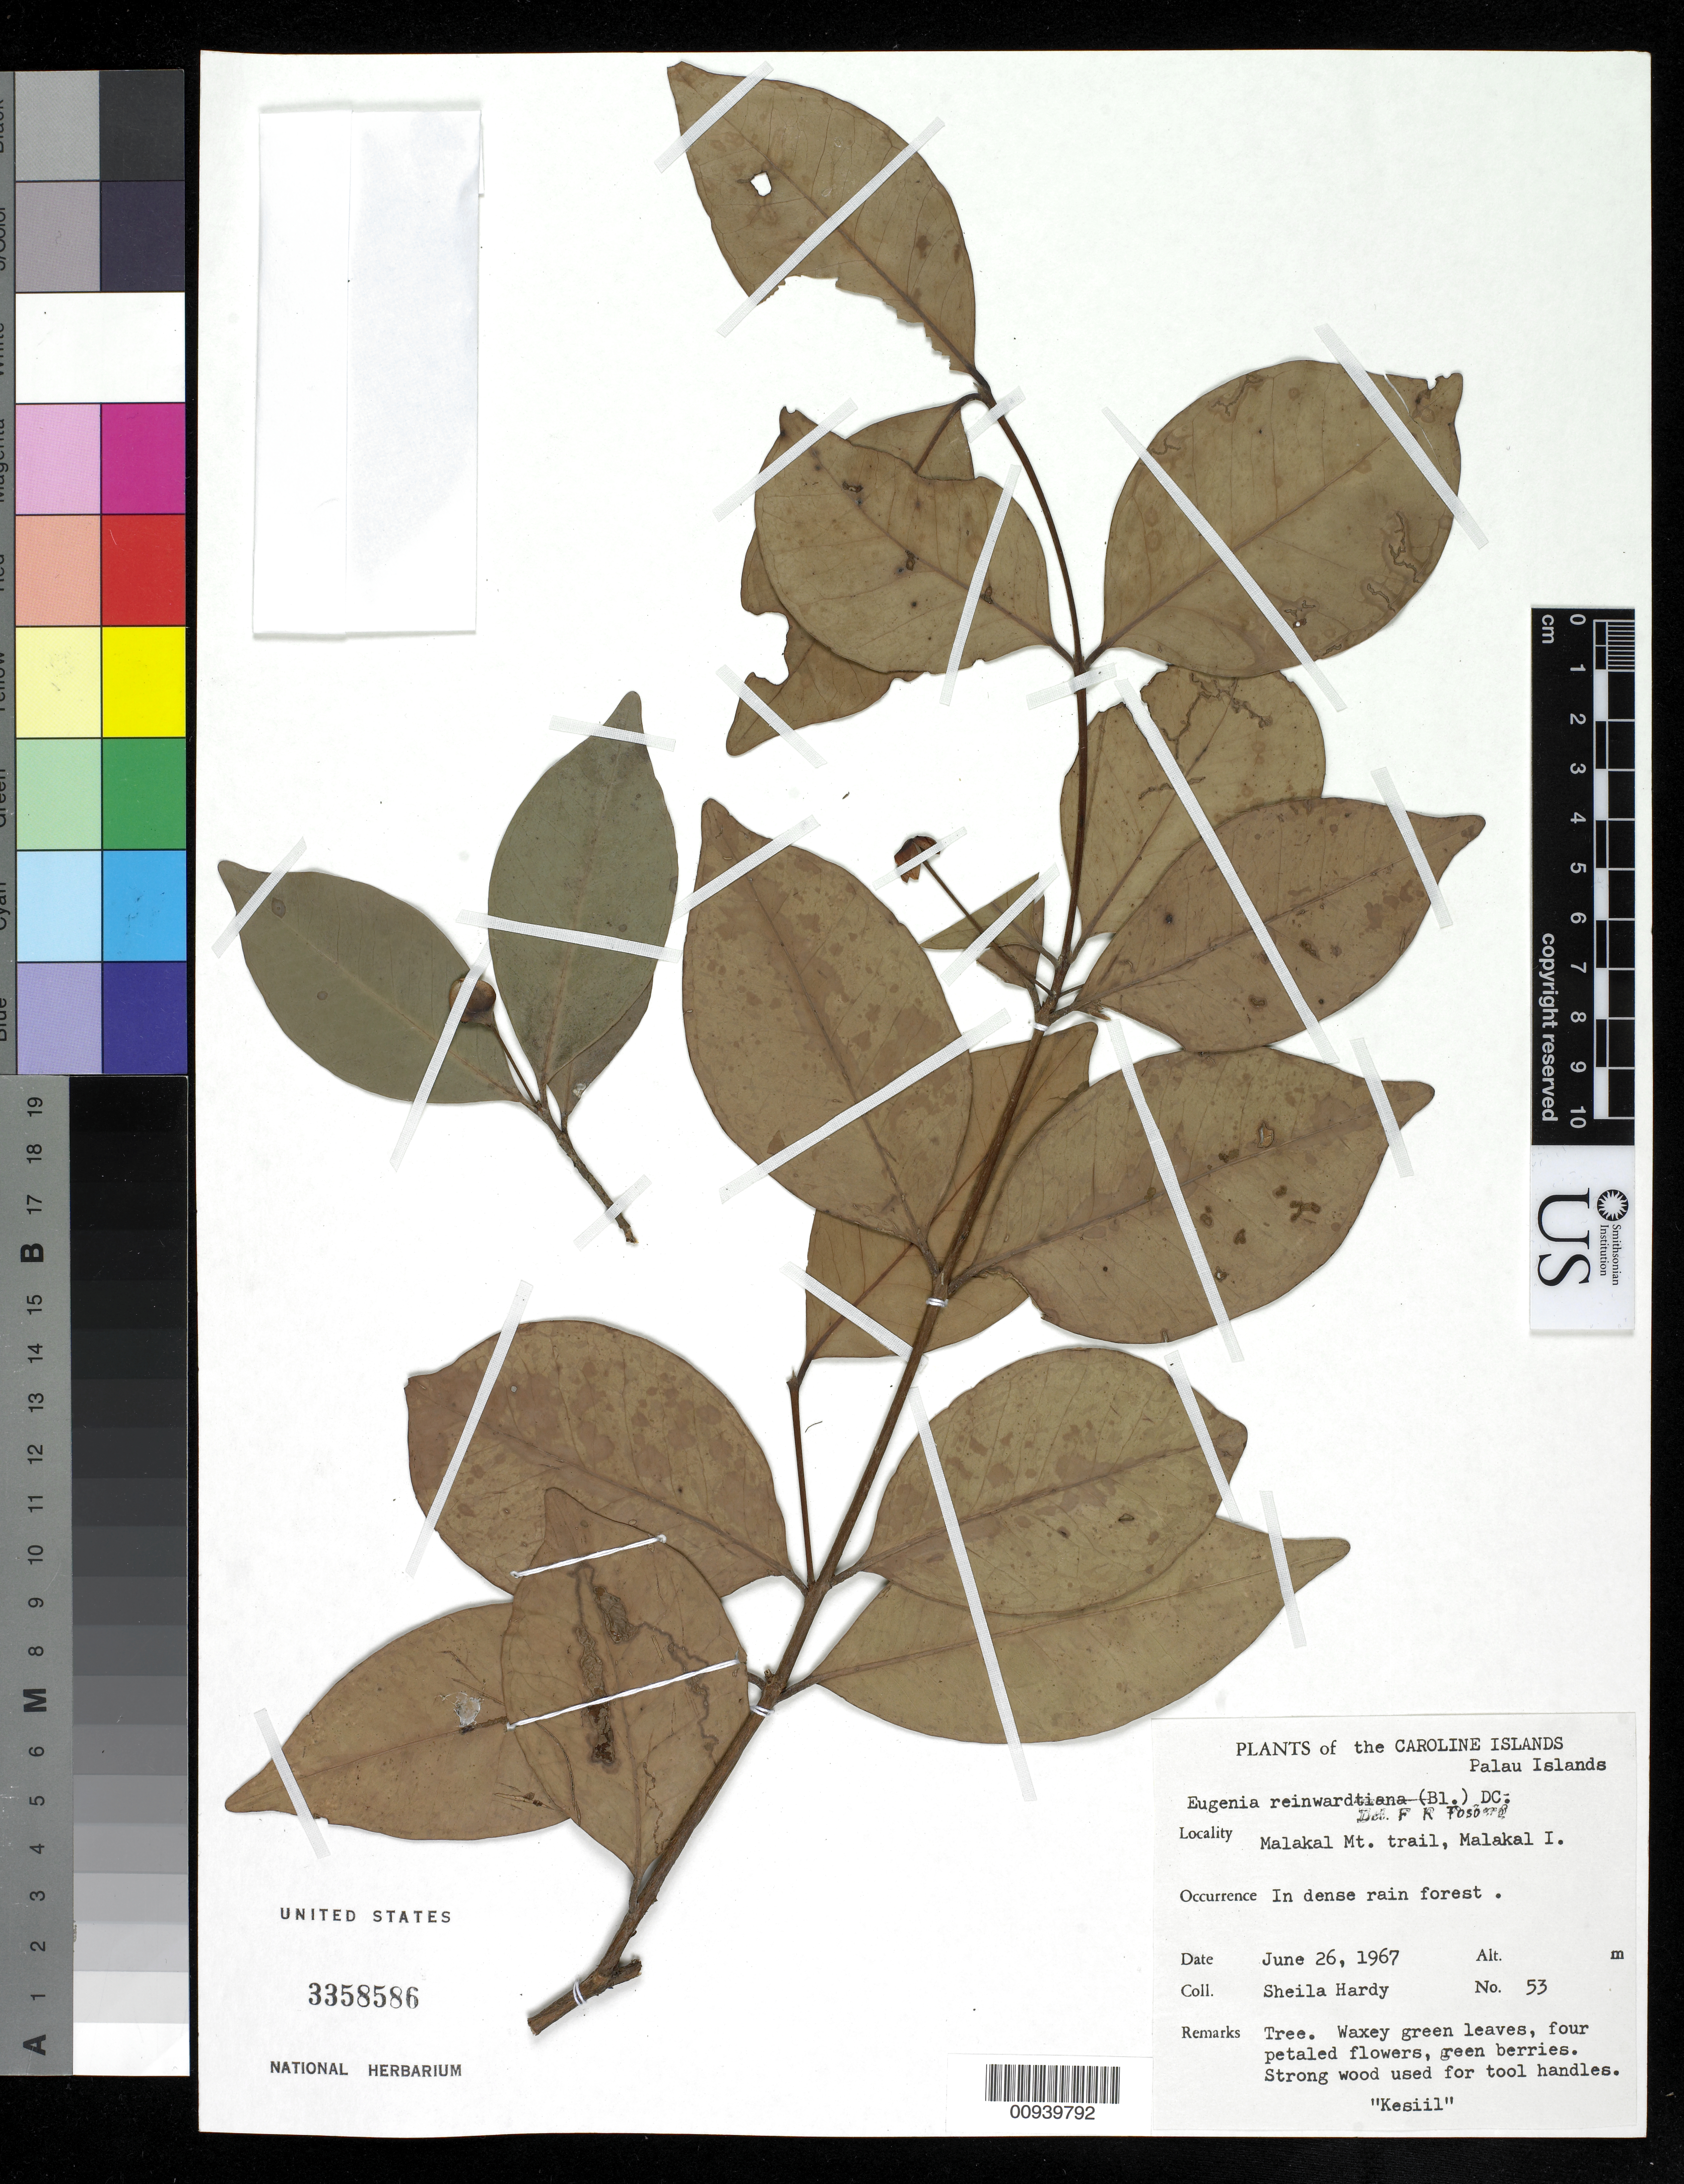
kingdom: Plantae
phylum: Tracheophyta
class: Magnoliopsida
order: Myrtales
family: Myrtaceae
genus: Eugenia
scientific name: Eugenia reinwardtiana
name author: (Blume) DC.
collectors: S. Hardy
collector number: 53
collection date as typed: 26 Jun 1967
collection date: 1967-06-26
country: Palau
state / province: Koror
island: Ngemelachel [Malakal]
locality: Malakal Mt. trail, Malakal I.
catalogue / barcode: US 3358586